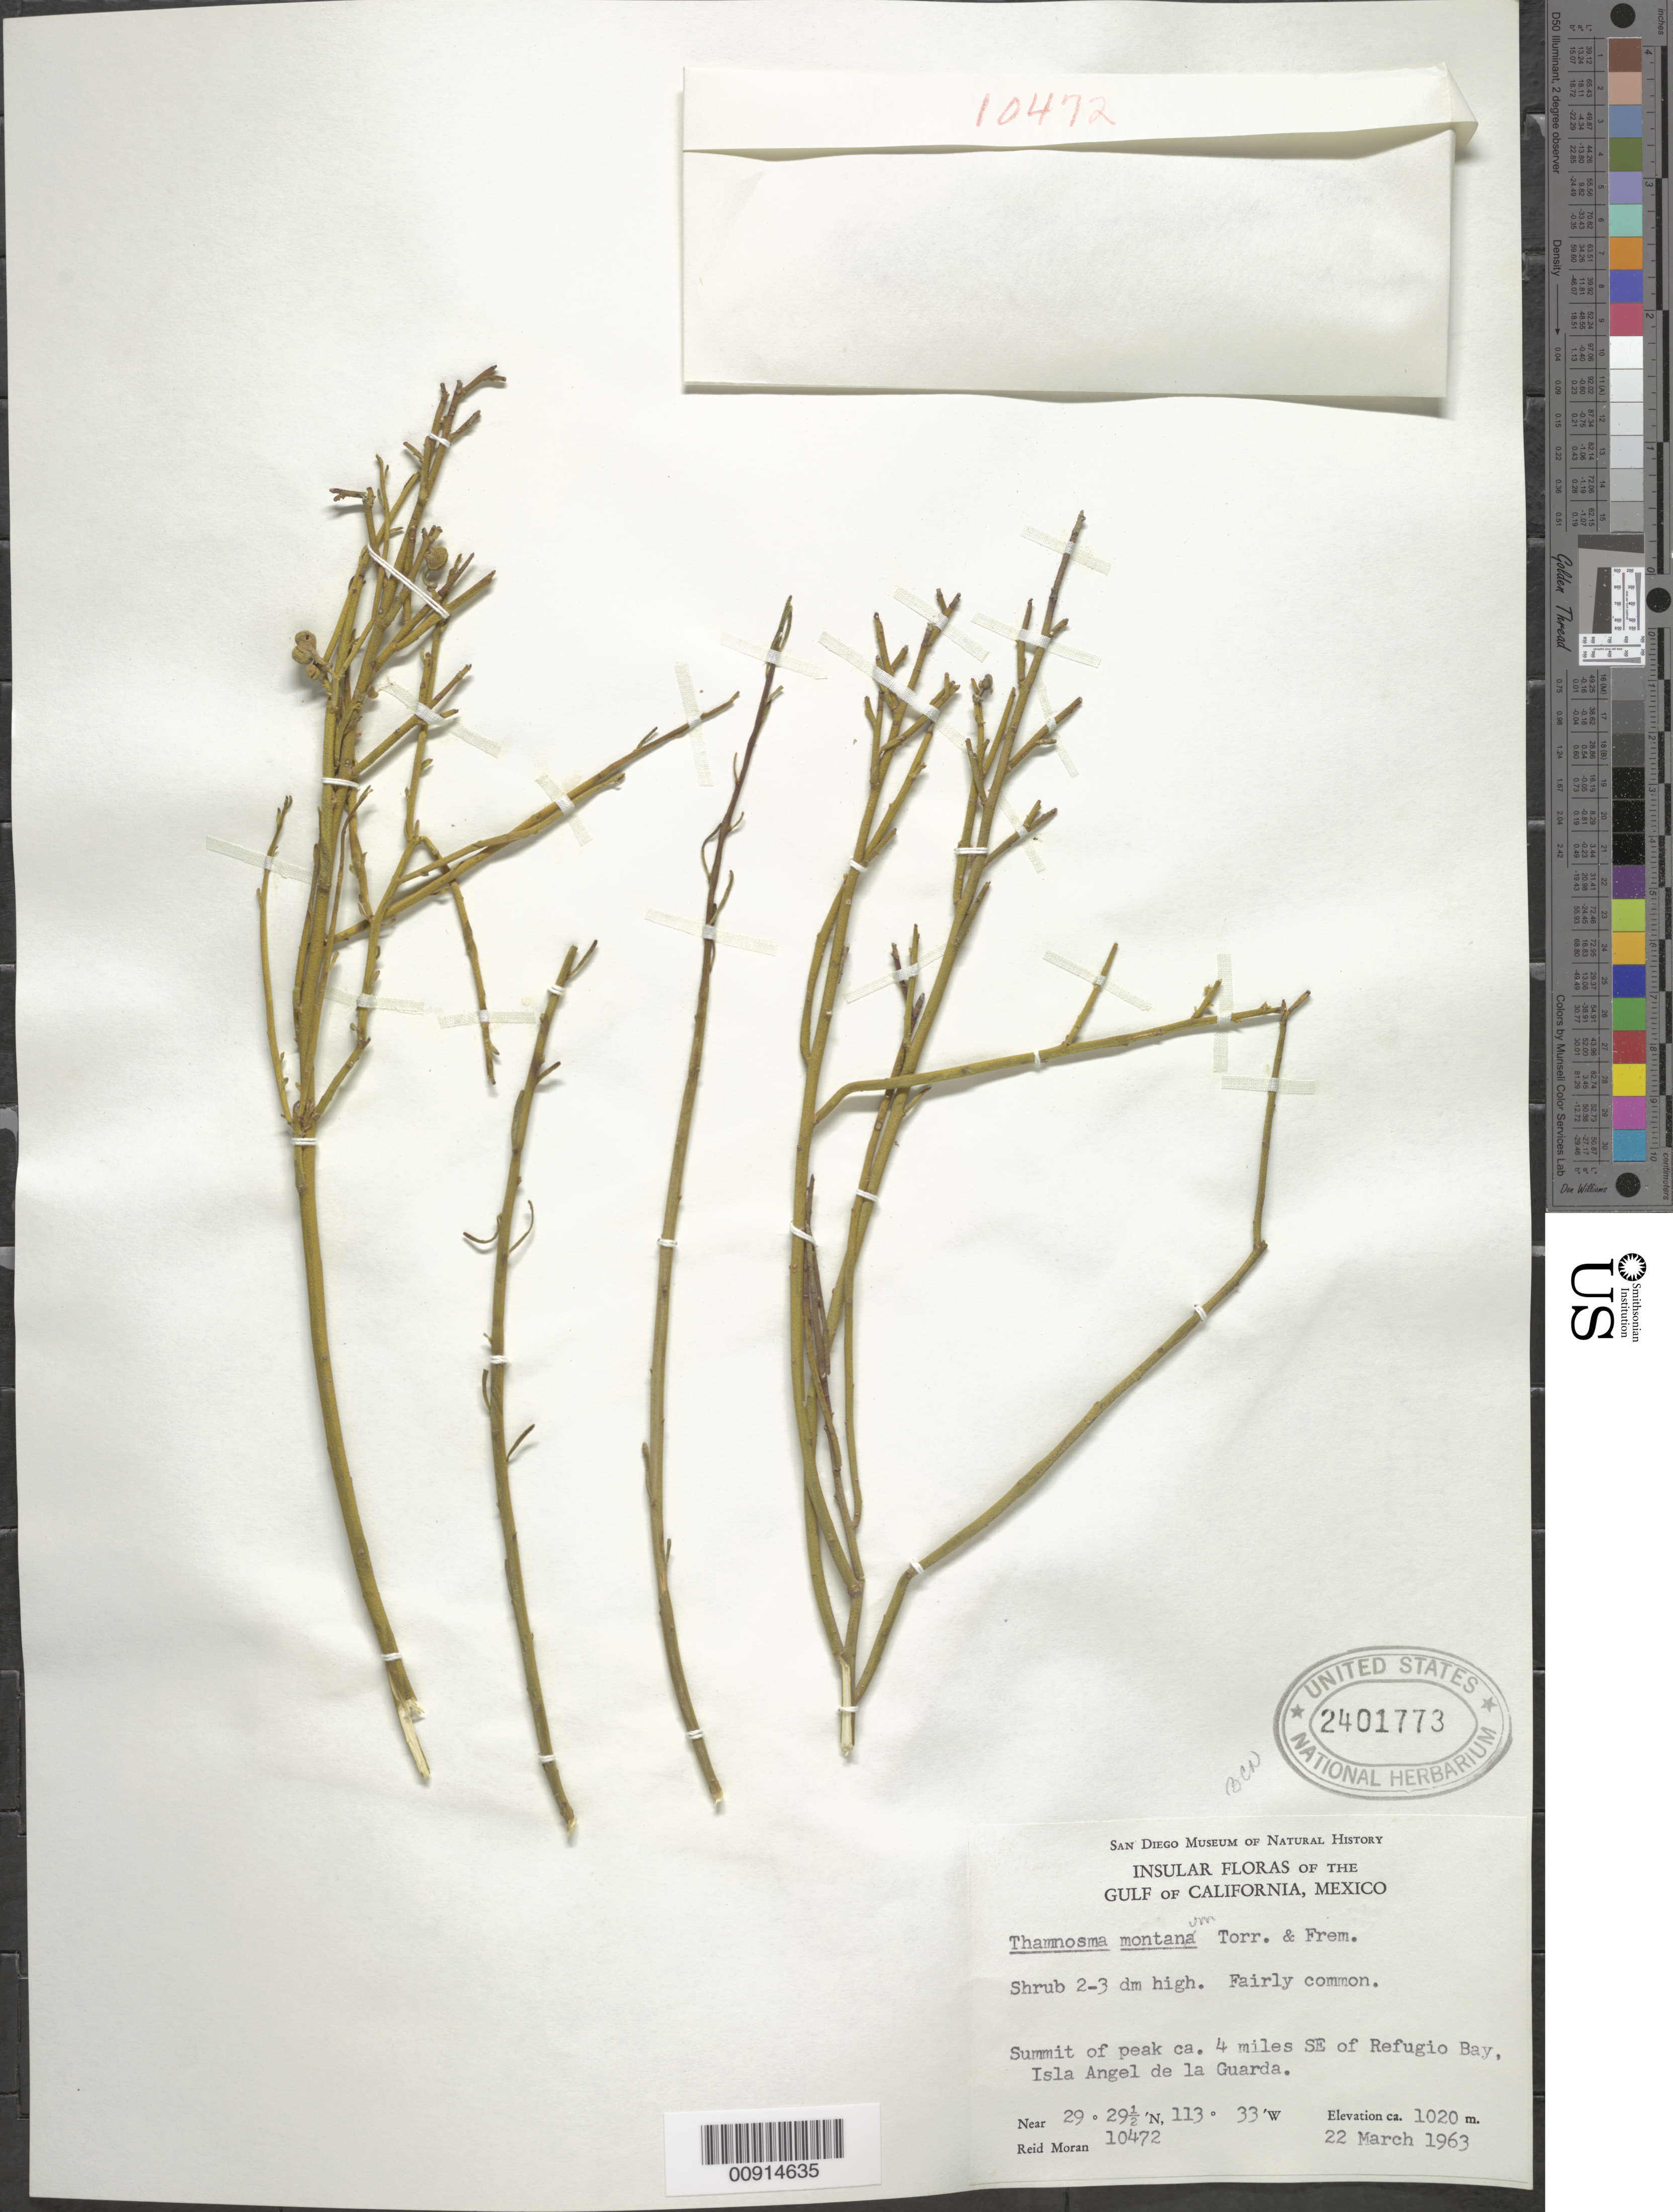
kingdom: Plantae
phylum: Tracheophyta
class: Magnoliopsida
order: Sapindales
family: Rutaceae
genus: Thamnosma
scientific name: Thamnosma montana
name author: Torr. & Frém.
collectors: R. V. Moran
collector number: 10472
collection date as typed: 22 Mar 1963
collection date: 1963-03-22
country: Mexico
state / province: Baja California Norte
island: Angel de la Guarda I.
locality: Summit of peak ca. 4 miles SE of Refugio Bay, Isla Angel de la Guarda.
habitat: Summit of peak.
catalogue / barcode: US 2401773